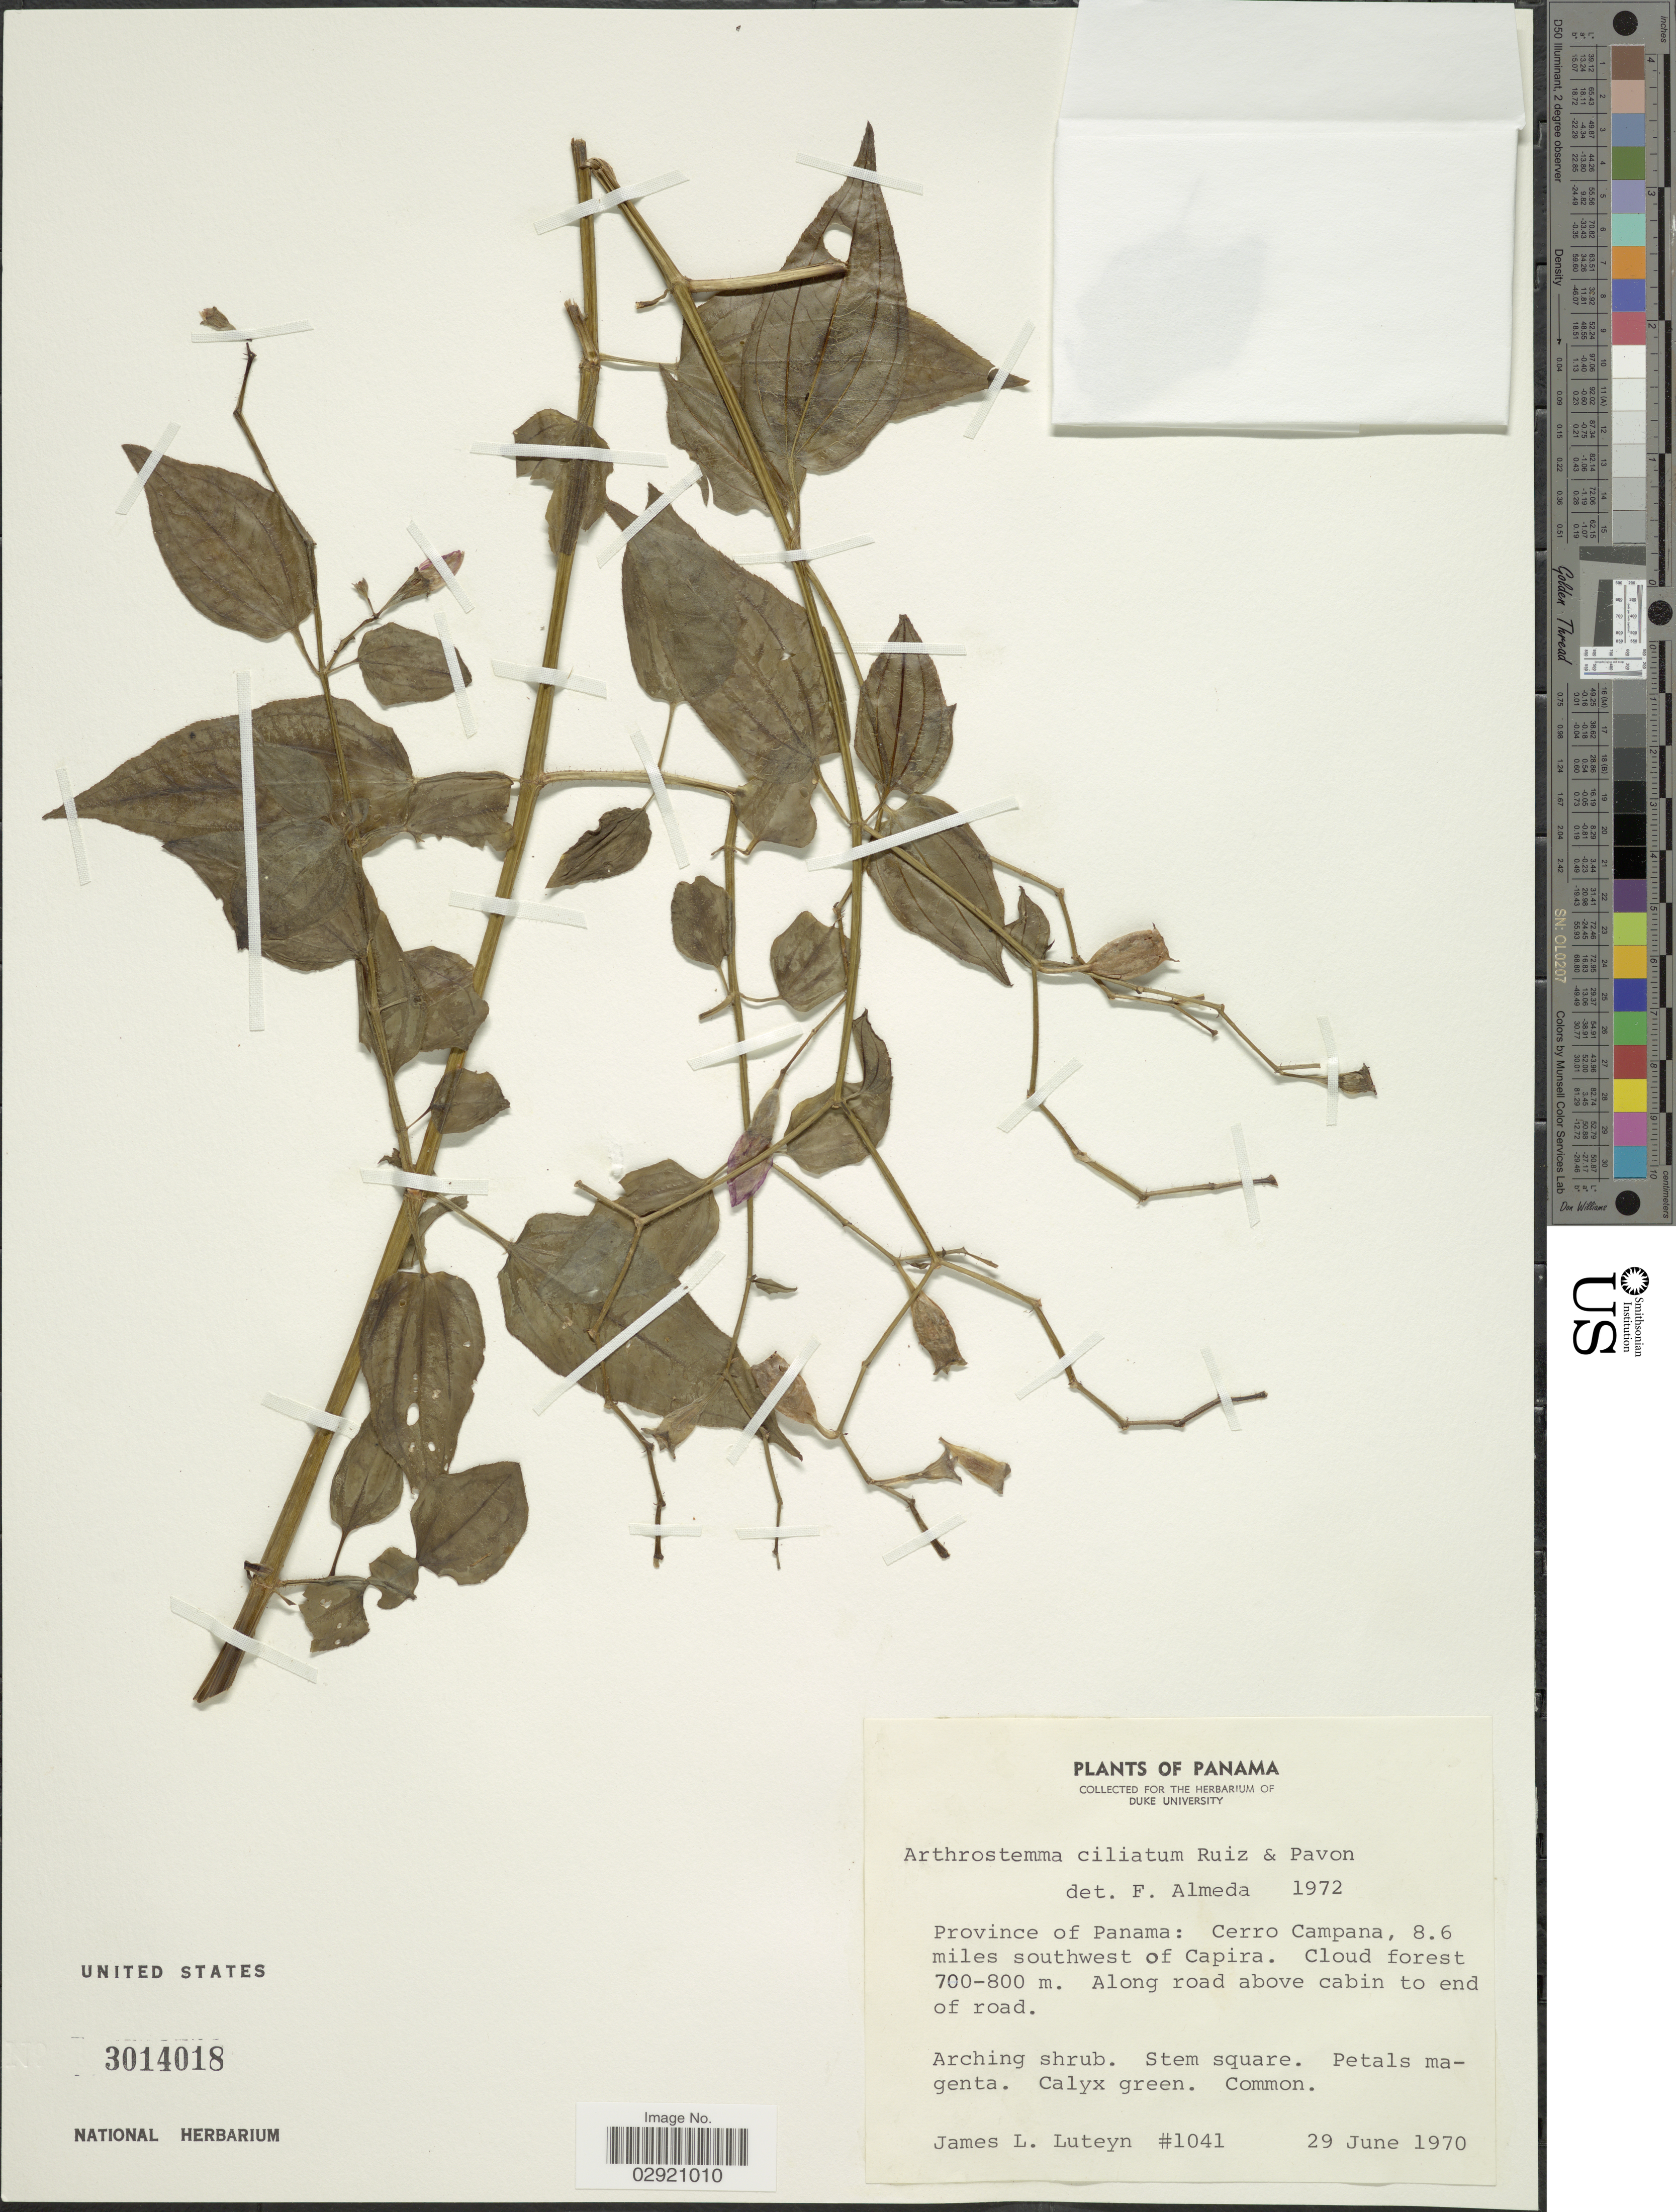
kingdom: Plantae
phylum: Tracheophyta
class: Magnoliopsida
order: Myrtales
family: Melastomataceae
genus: Arthrostemma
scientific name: Arthrostemma ciliatum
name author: Pav. ex D. Don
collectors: J. Luteyn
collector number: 1041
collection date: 1970-06-29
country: Panama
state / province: Panamá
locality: Cerro Campana, 8.6 miles southwest of Capira. Along road above cabin to end of road.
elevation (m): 700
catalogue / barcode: US 3014018